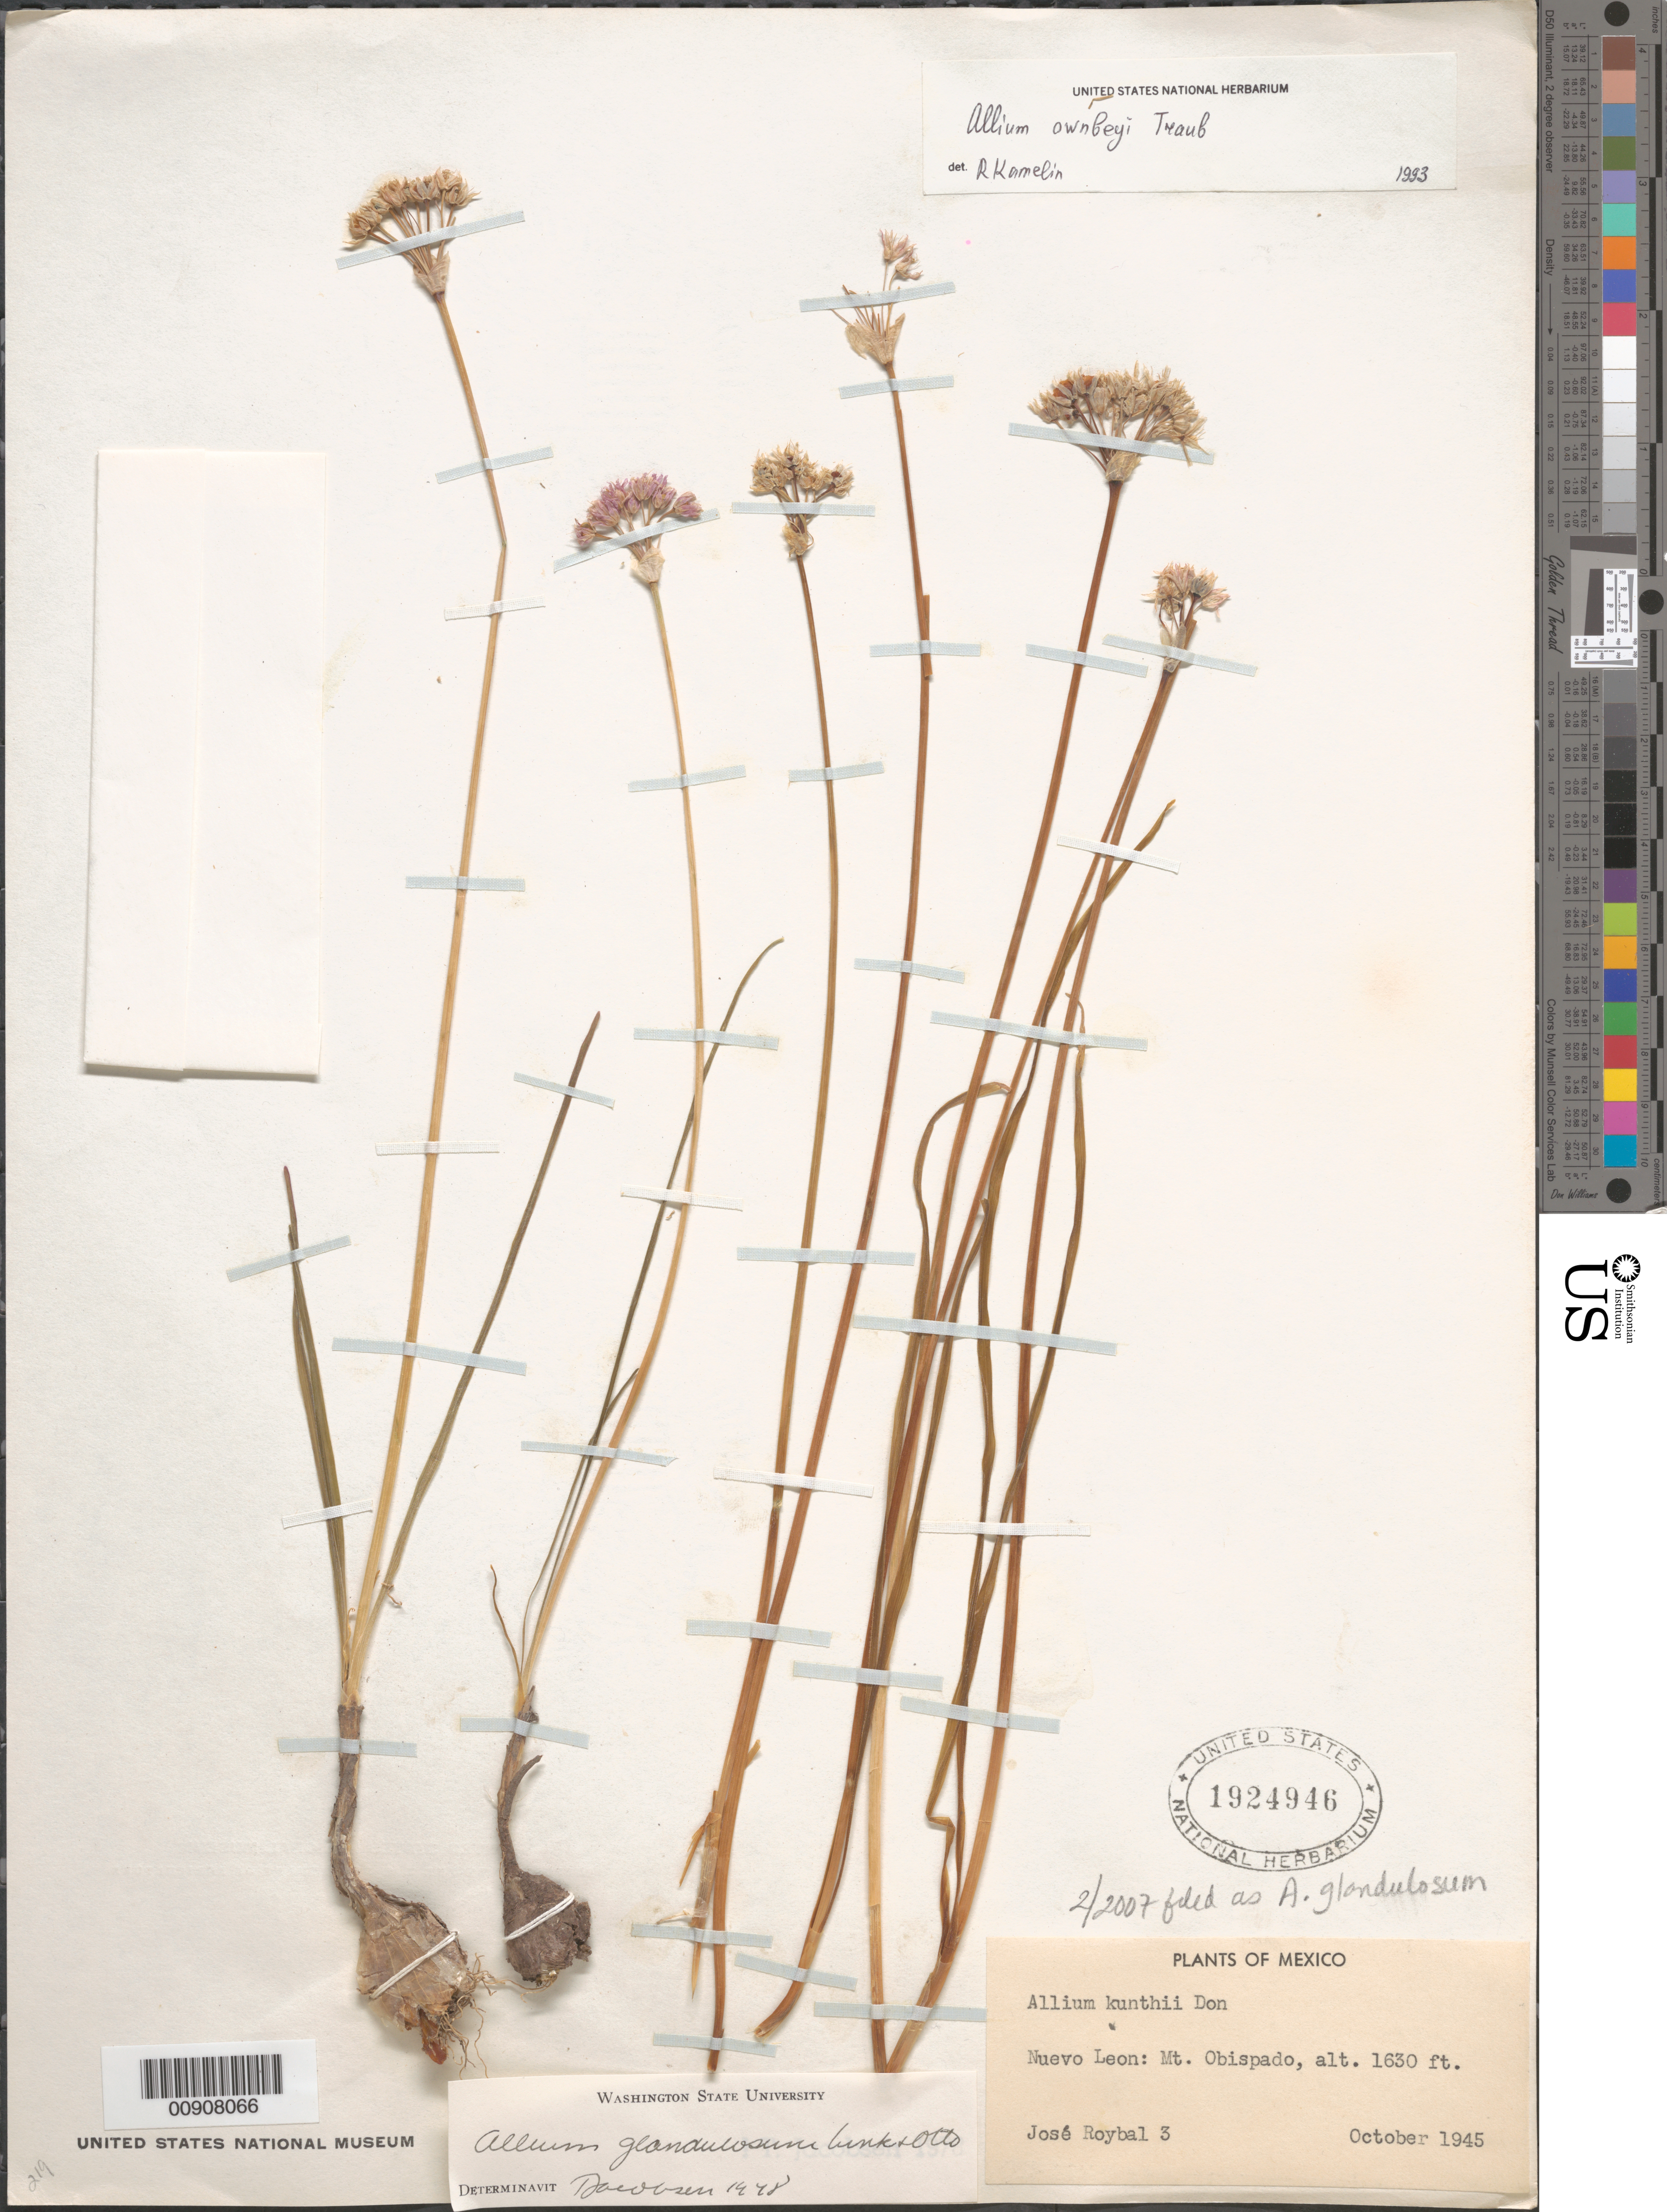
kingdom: Plantae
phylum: Tracheophyta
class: Liliopsida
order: Asparagales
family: Amaryllidaceae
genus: Allium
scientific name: Allium glandulosum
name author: Link & Otto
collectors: J. J. Roybal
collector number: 3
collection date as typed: Oct 1945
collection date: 1945-10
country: Mexico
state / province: Nuevo León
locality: Nuevo León: Mt. Obispado.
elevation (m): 497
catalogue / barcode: US 1924946